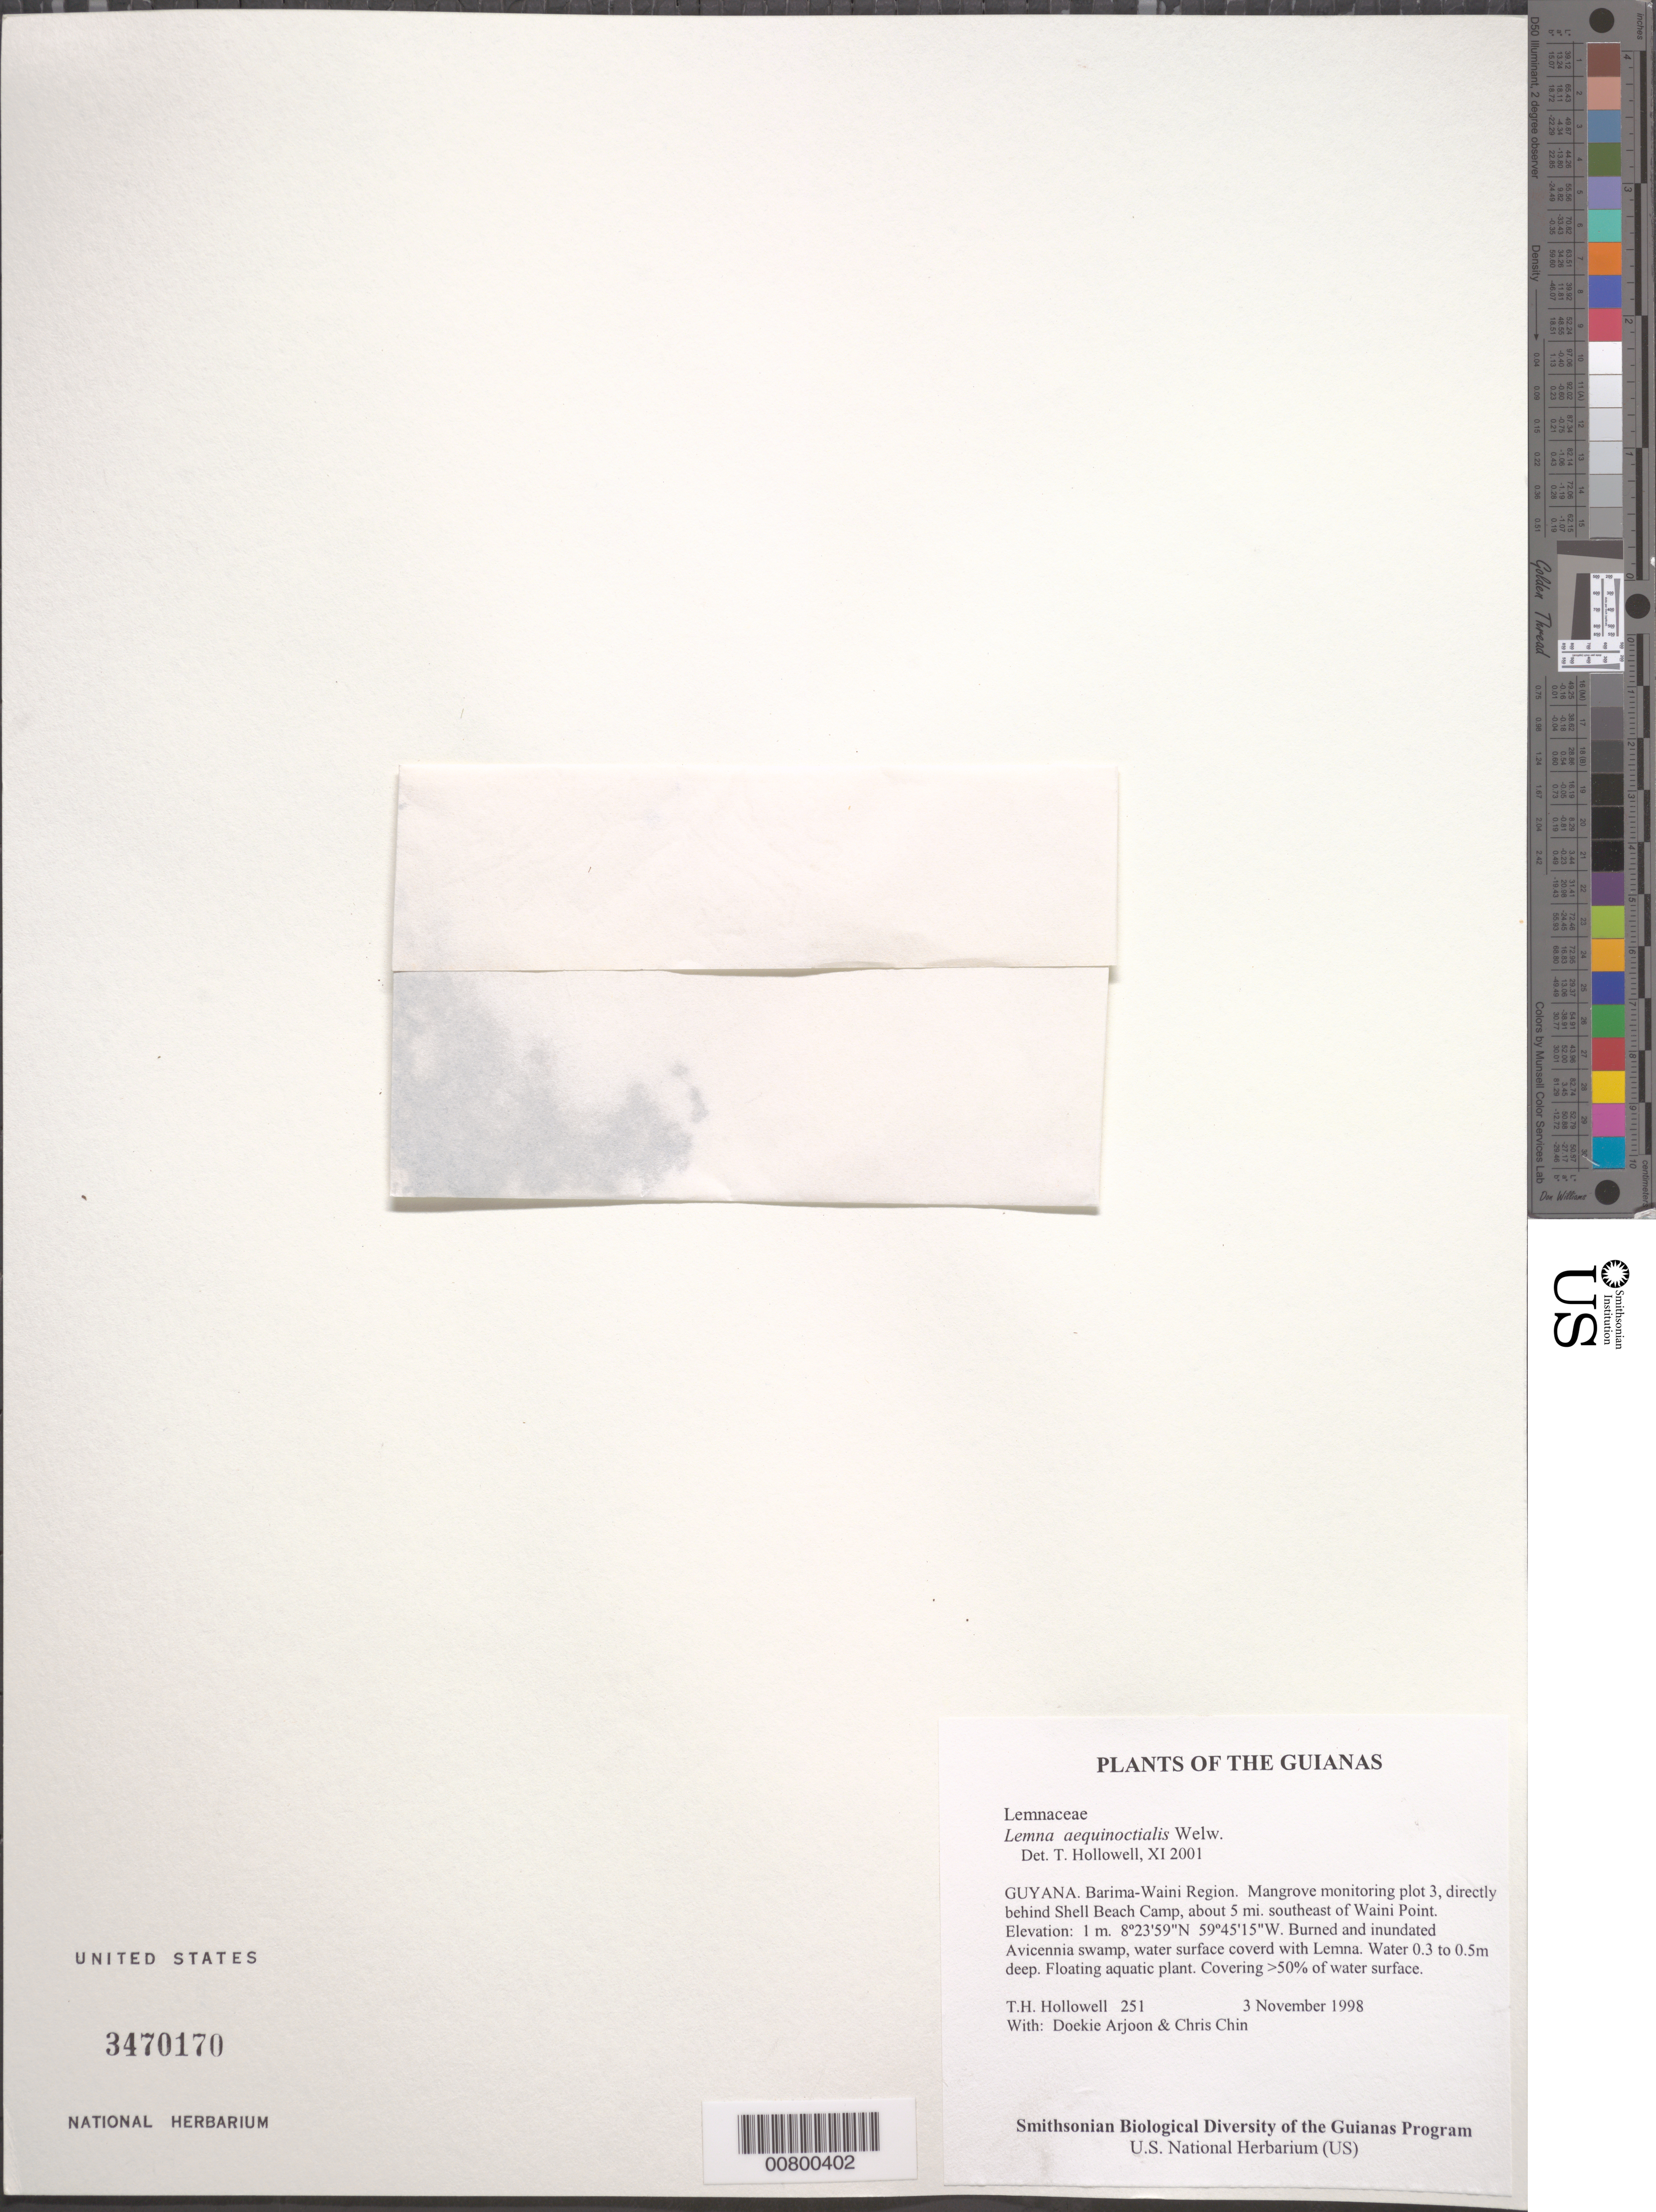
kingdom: Plantae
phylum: Tracheophyta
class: Liliopsida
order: Alismatales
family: Araceae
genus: Lemna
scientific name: Lemna aequinoctialis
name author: Welw.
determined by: Hollowell, T. H., (BOT), Smithsonian Institution - National Museum of Natural History (UNITED STATES)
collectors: T. Hollowell, D. Arjoon & C. Chin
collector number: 251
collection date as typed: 3 November 1998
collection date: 1998-11-03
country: Guyana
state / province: Barima-Waini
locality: Mangrove monitoring plot 3, directly behind Shell Beach Camp, about 5 mi. southeast of Waini Point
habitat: Burned and inundated Avicennia swamp, water surface coverd with Lemna. Water 0.3 to 0.5m deep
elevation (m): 1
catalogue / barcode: US 3470170